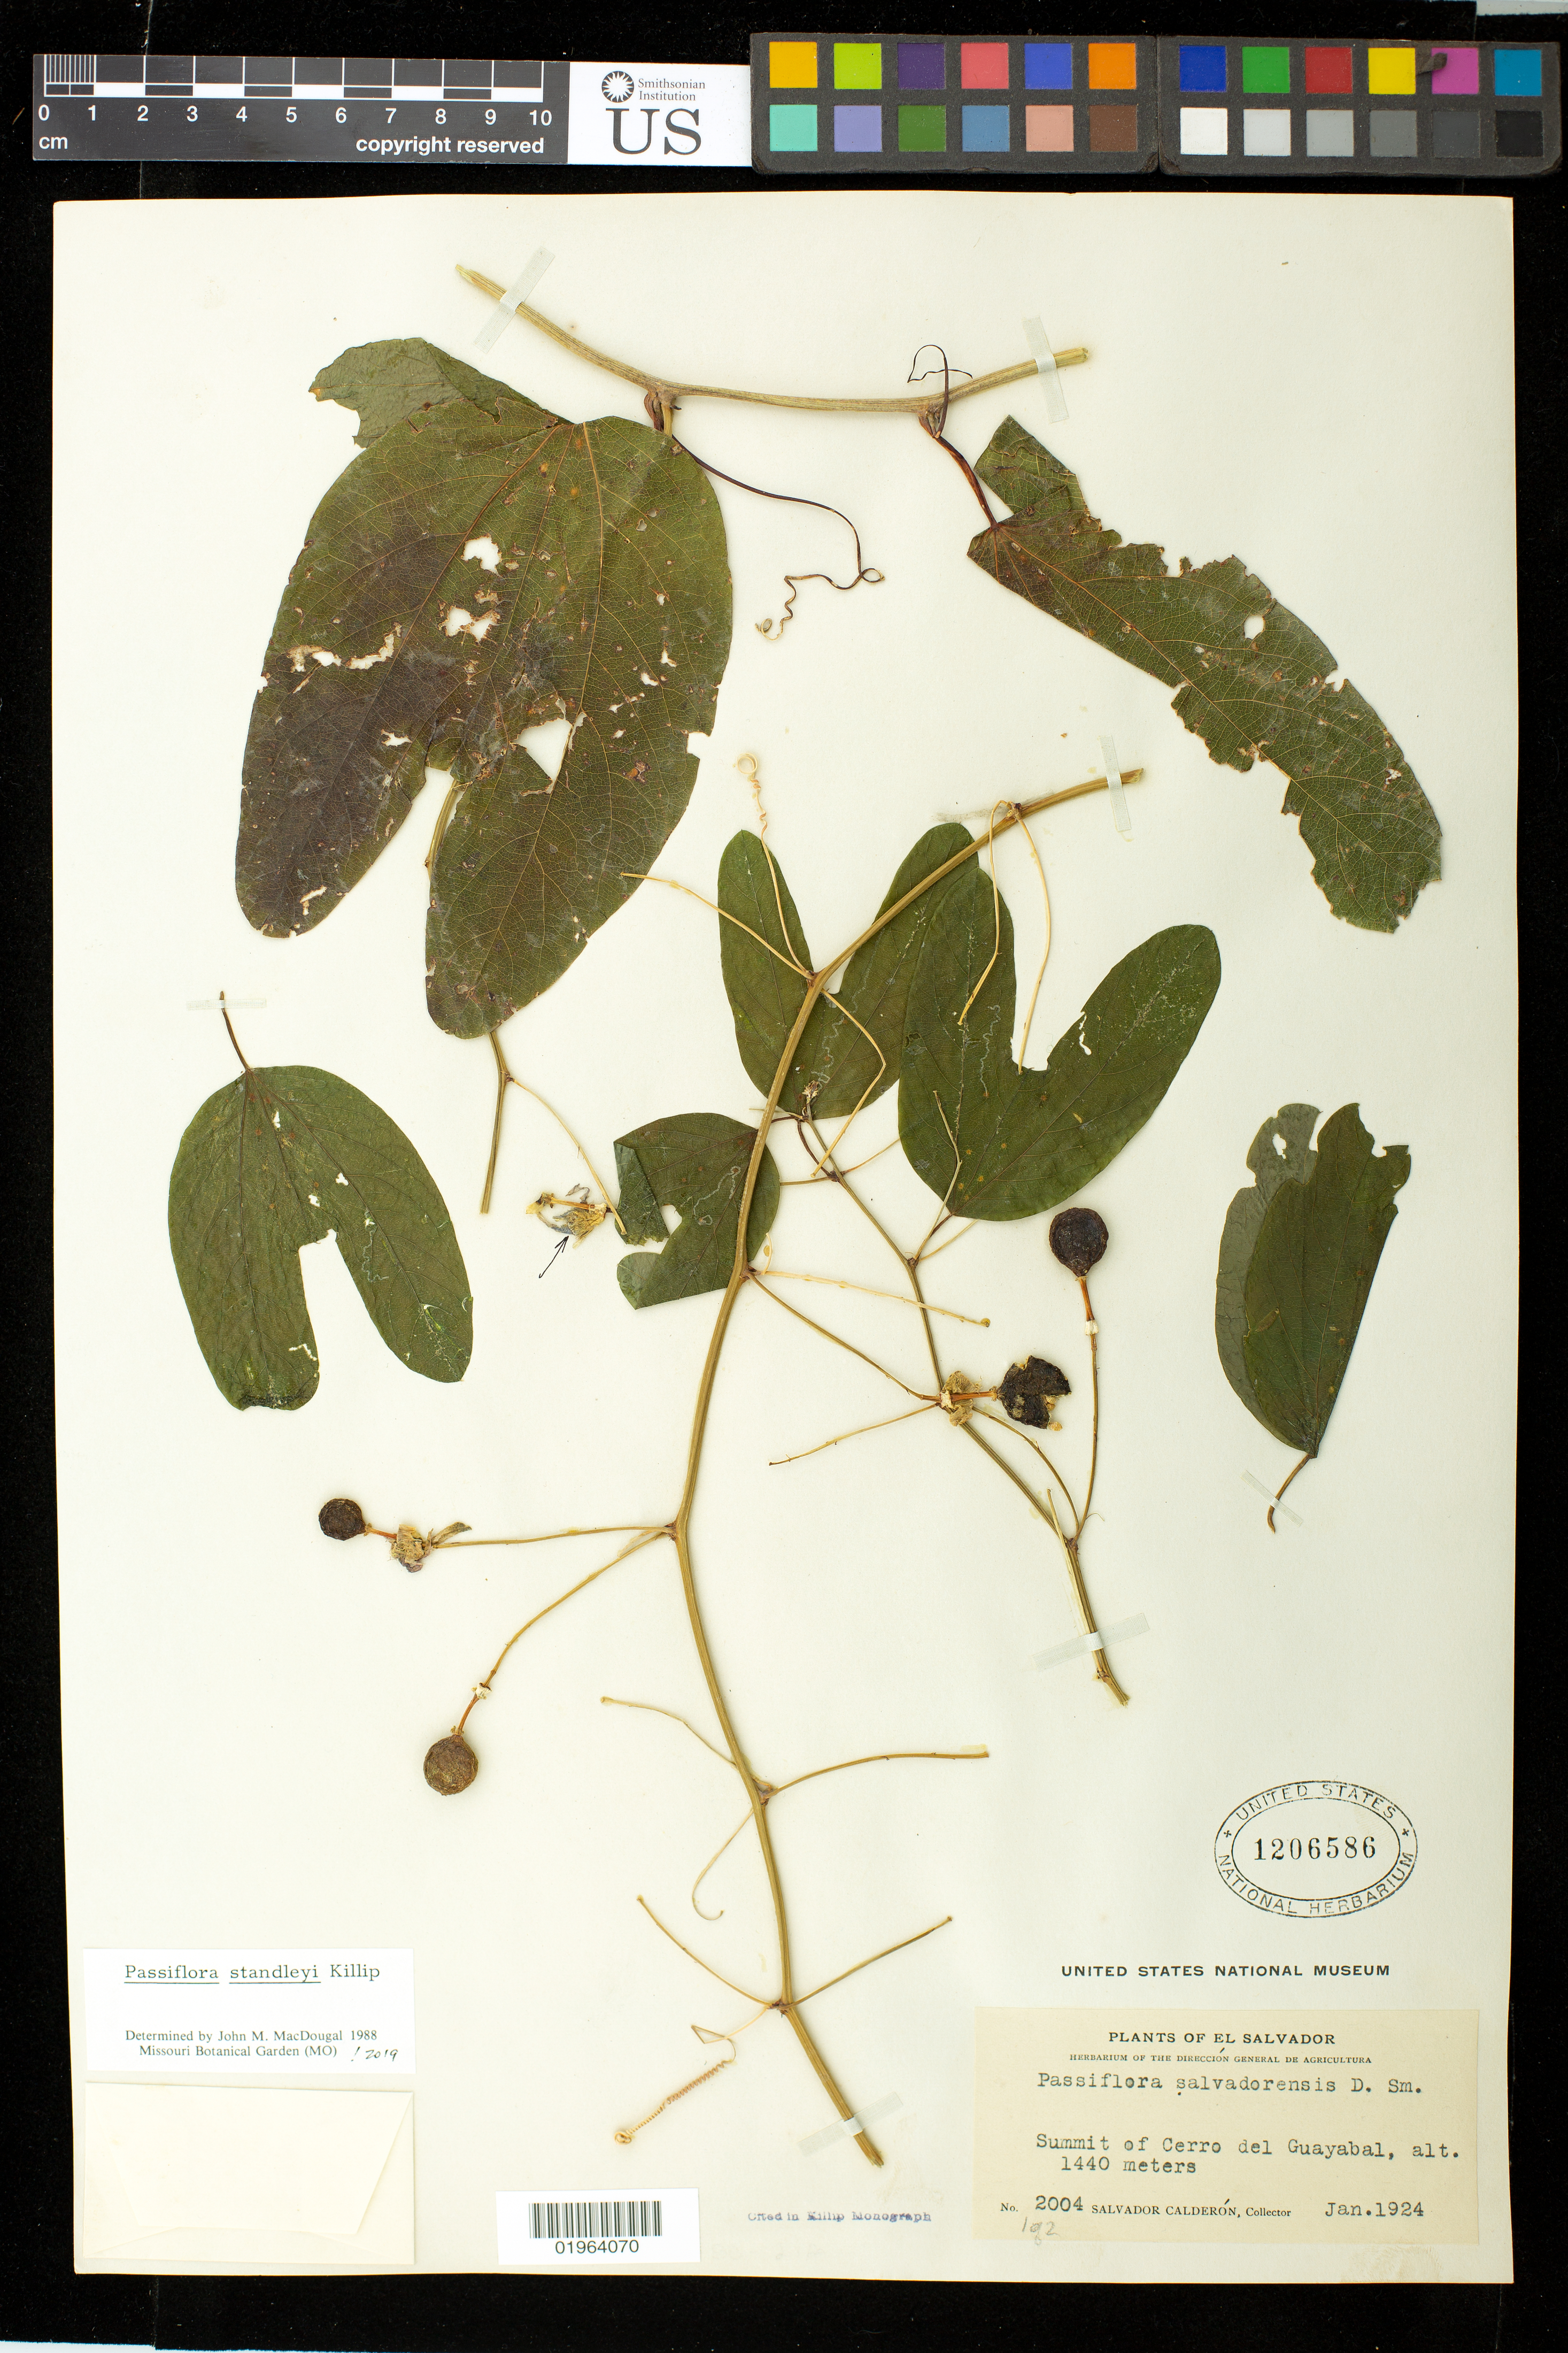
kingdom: Plantae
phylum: Tracheophyta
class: Magnoliopsida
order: Malpighiales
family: Passifloraceae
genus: Passiflora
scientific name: Passiflora standleyi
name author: Killip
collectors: S. Calderón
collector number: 2004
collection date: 1924-01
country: El Salvador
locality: Summit of Cerro del Guayabal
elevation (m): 1440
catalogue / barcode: US 1206586